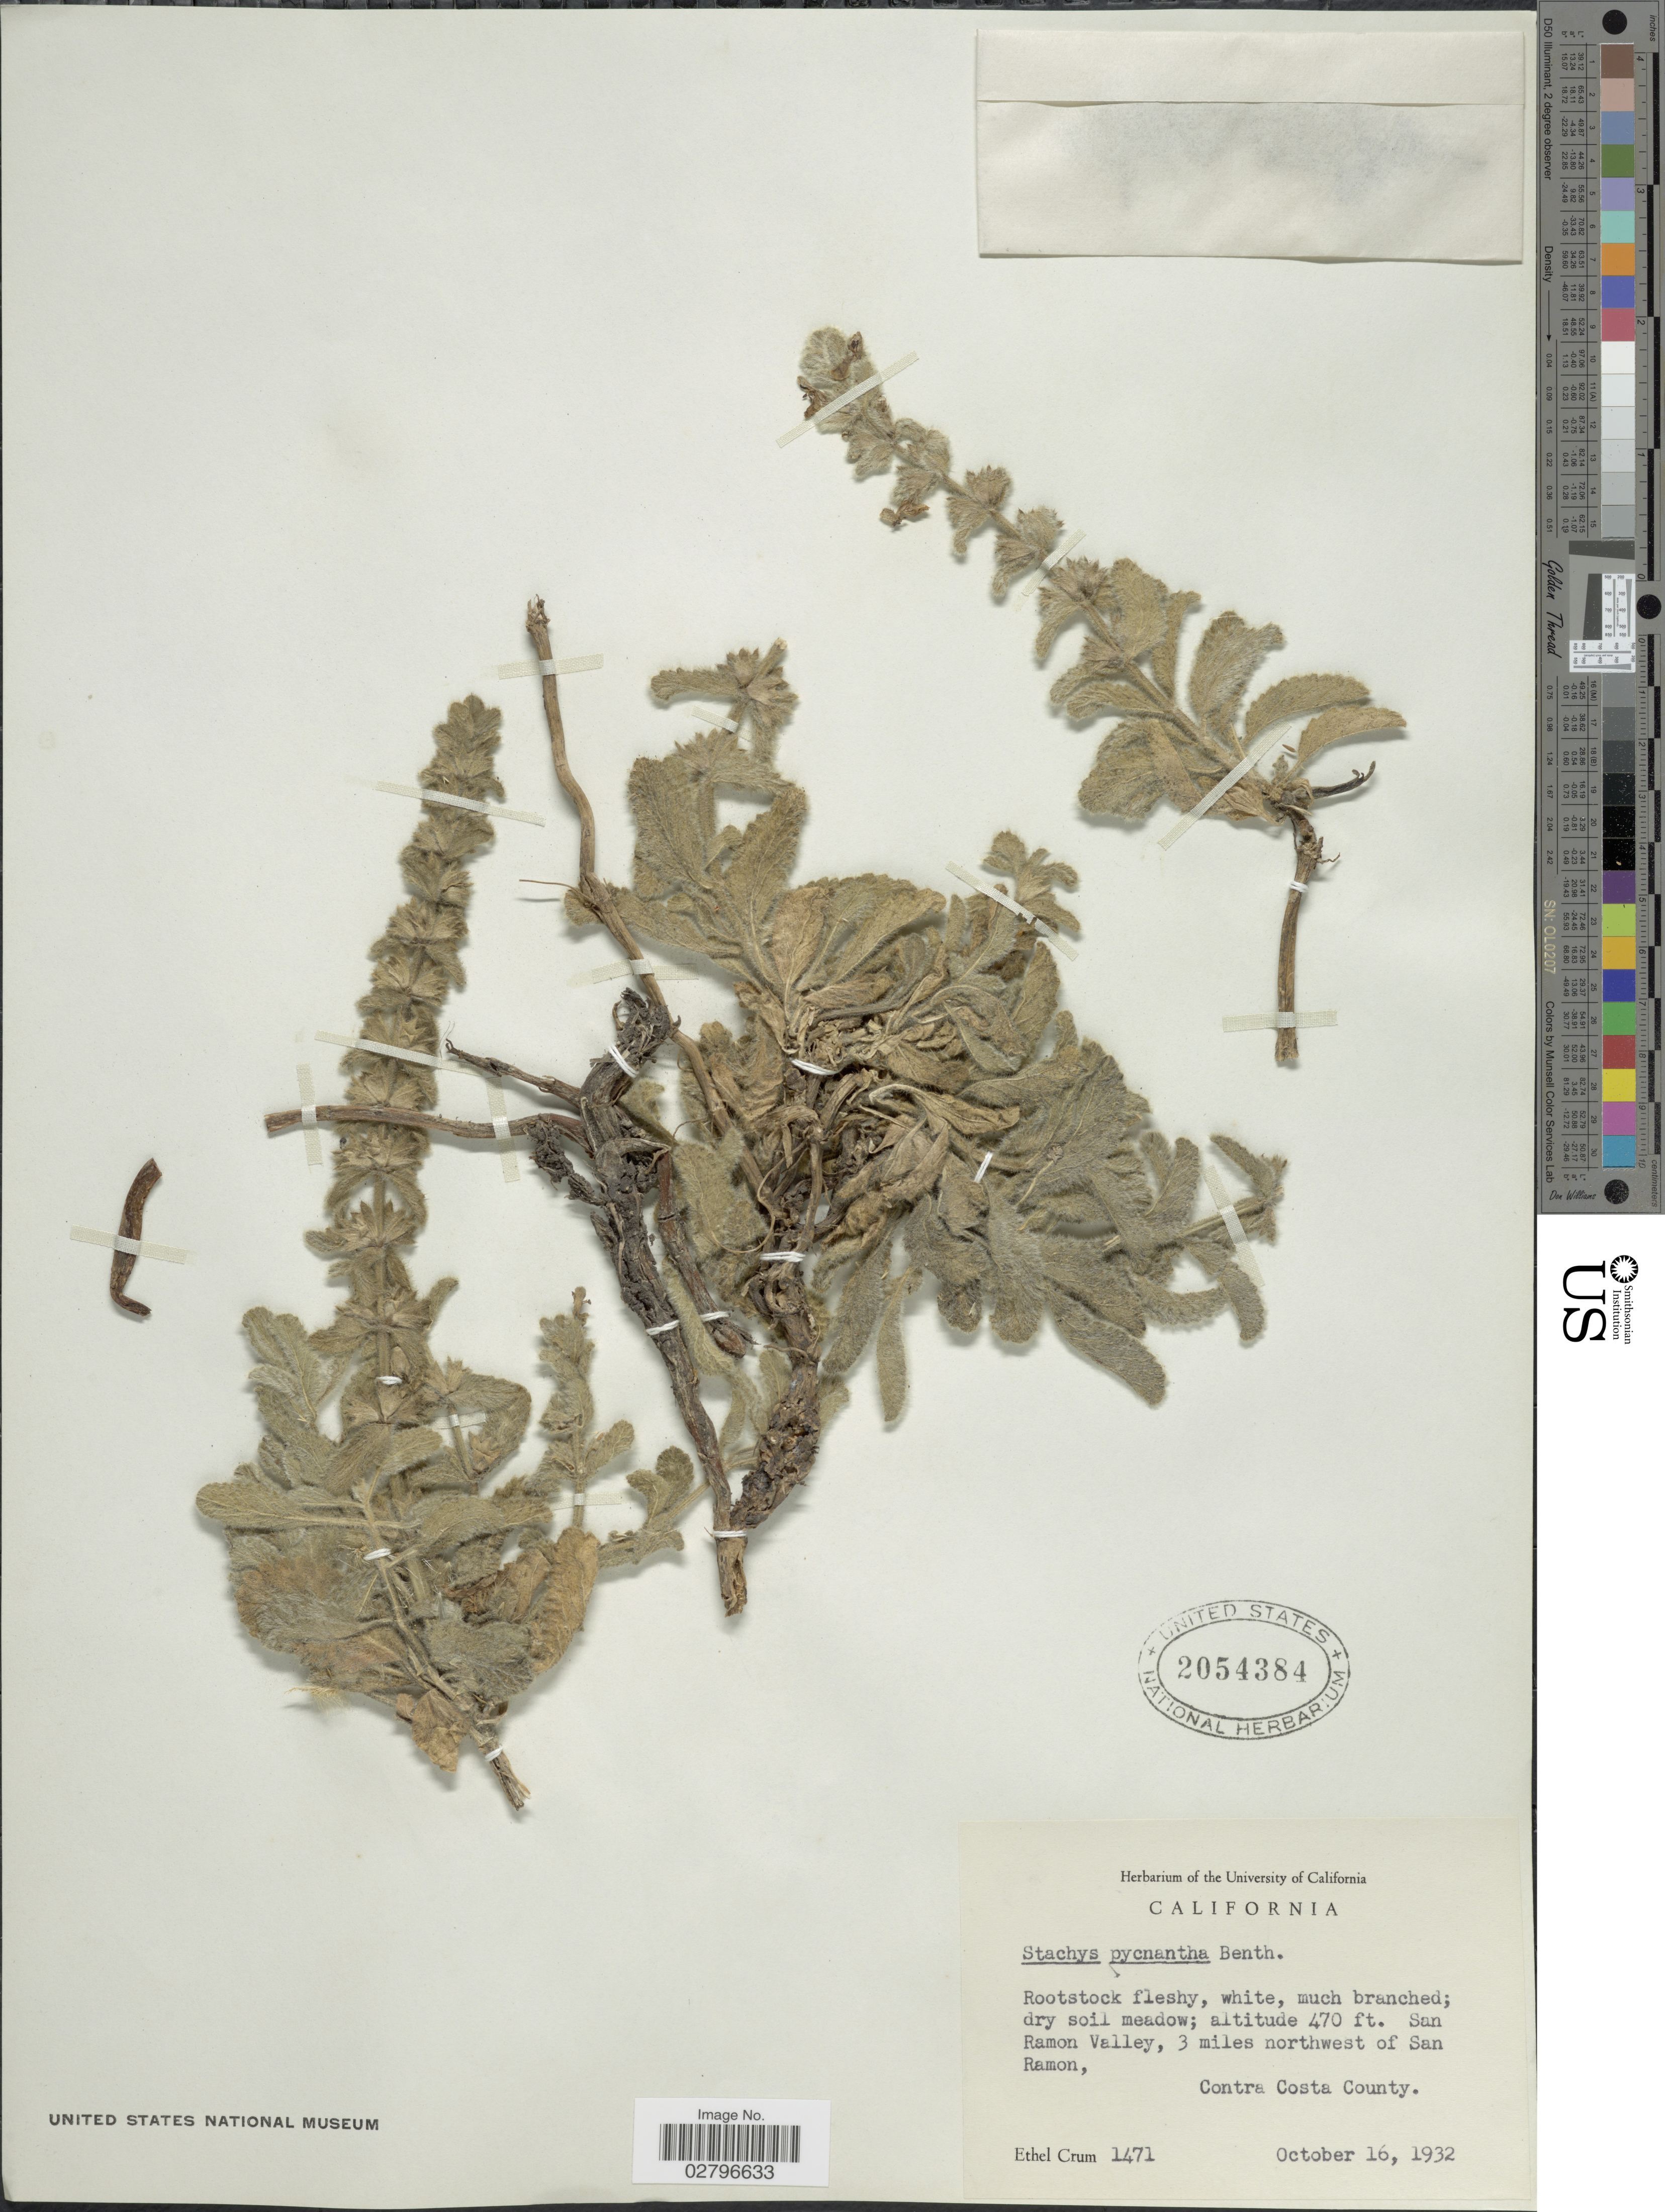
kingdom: Plantae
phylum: Tracheophyta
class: Magnoliopsida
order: Lamiales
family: Lamiaceae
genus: Stachys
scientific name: Stachys pycnantha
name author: Benth.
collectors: E. K. Crum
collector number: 1471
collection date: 1932-10-16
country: United States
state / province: California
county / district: Contra Costa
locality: San Ramon Valley, 3 miles northwest of San Ramon, Contra Costa County.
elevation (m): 143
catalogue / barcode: US 2054384